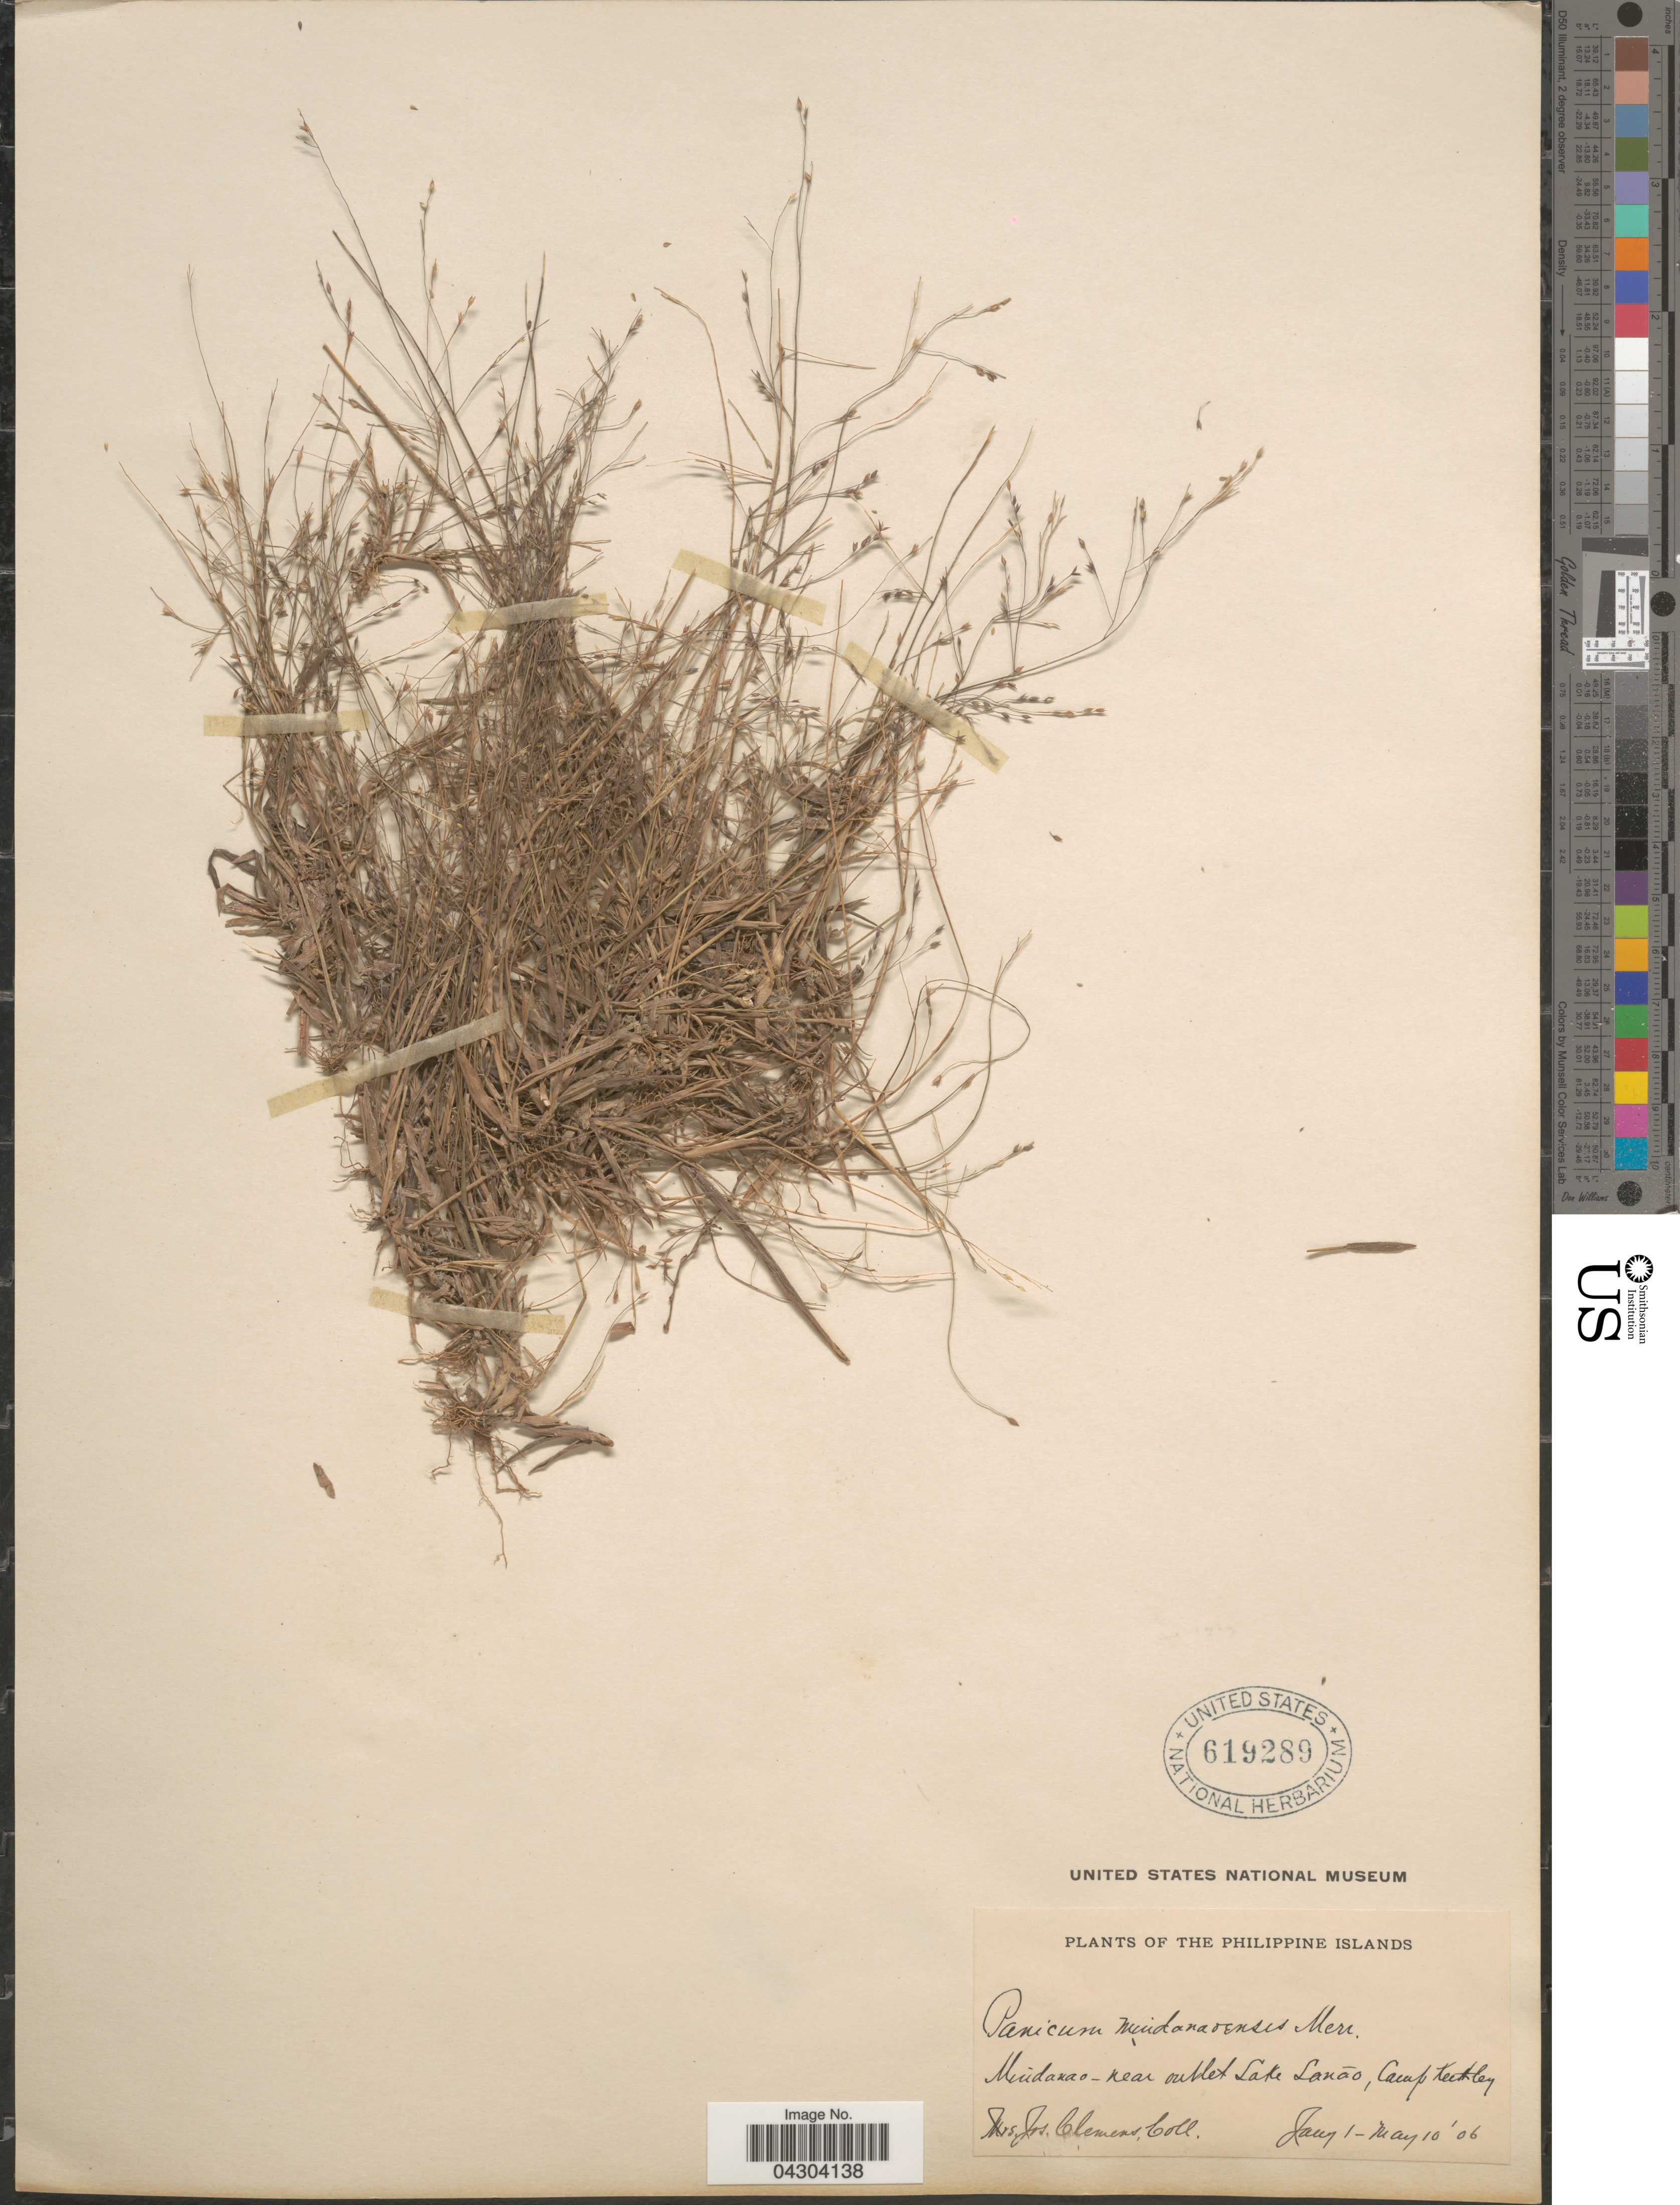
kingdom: Plantae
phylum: Tracheophyta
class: Liliopsida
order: Poales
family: Poaceae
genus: Panicum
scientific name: Panicum mindanaense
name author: Merr.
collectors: J. Clemens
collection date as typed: Transcribed d/m/y: 1/1/6 to 10/5/6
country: Philippines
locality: The Philippine Islands. Mindanao-near outlet Lake Lanão, Camp Keethley.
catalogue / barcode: US 619289